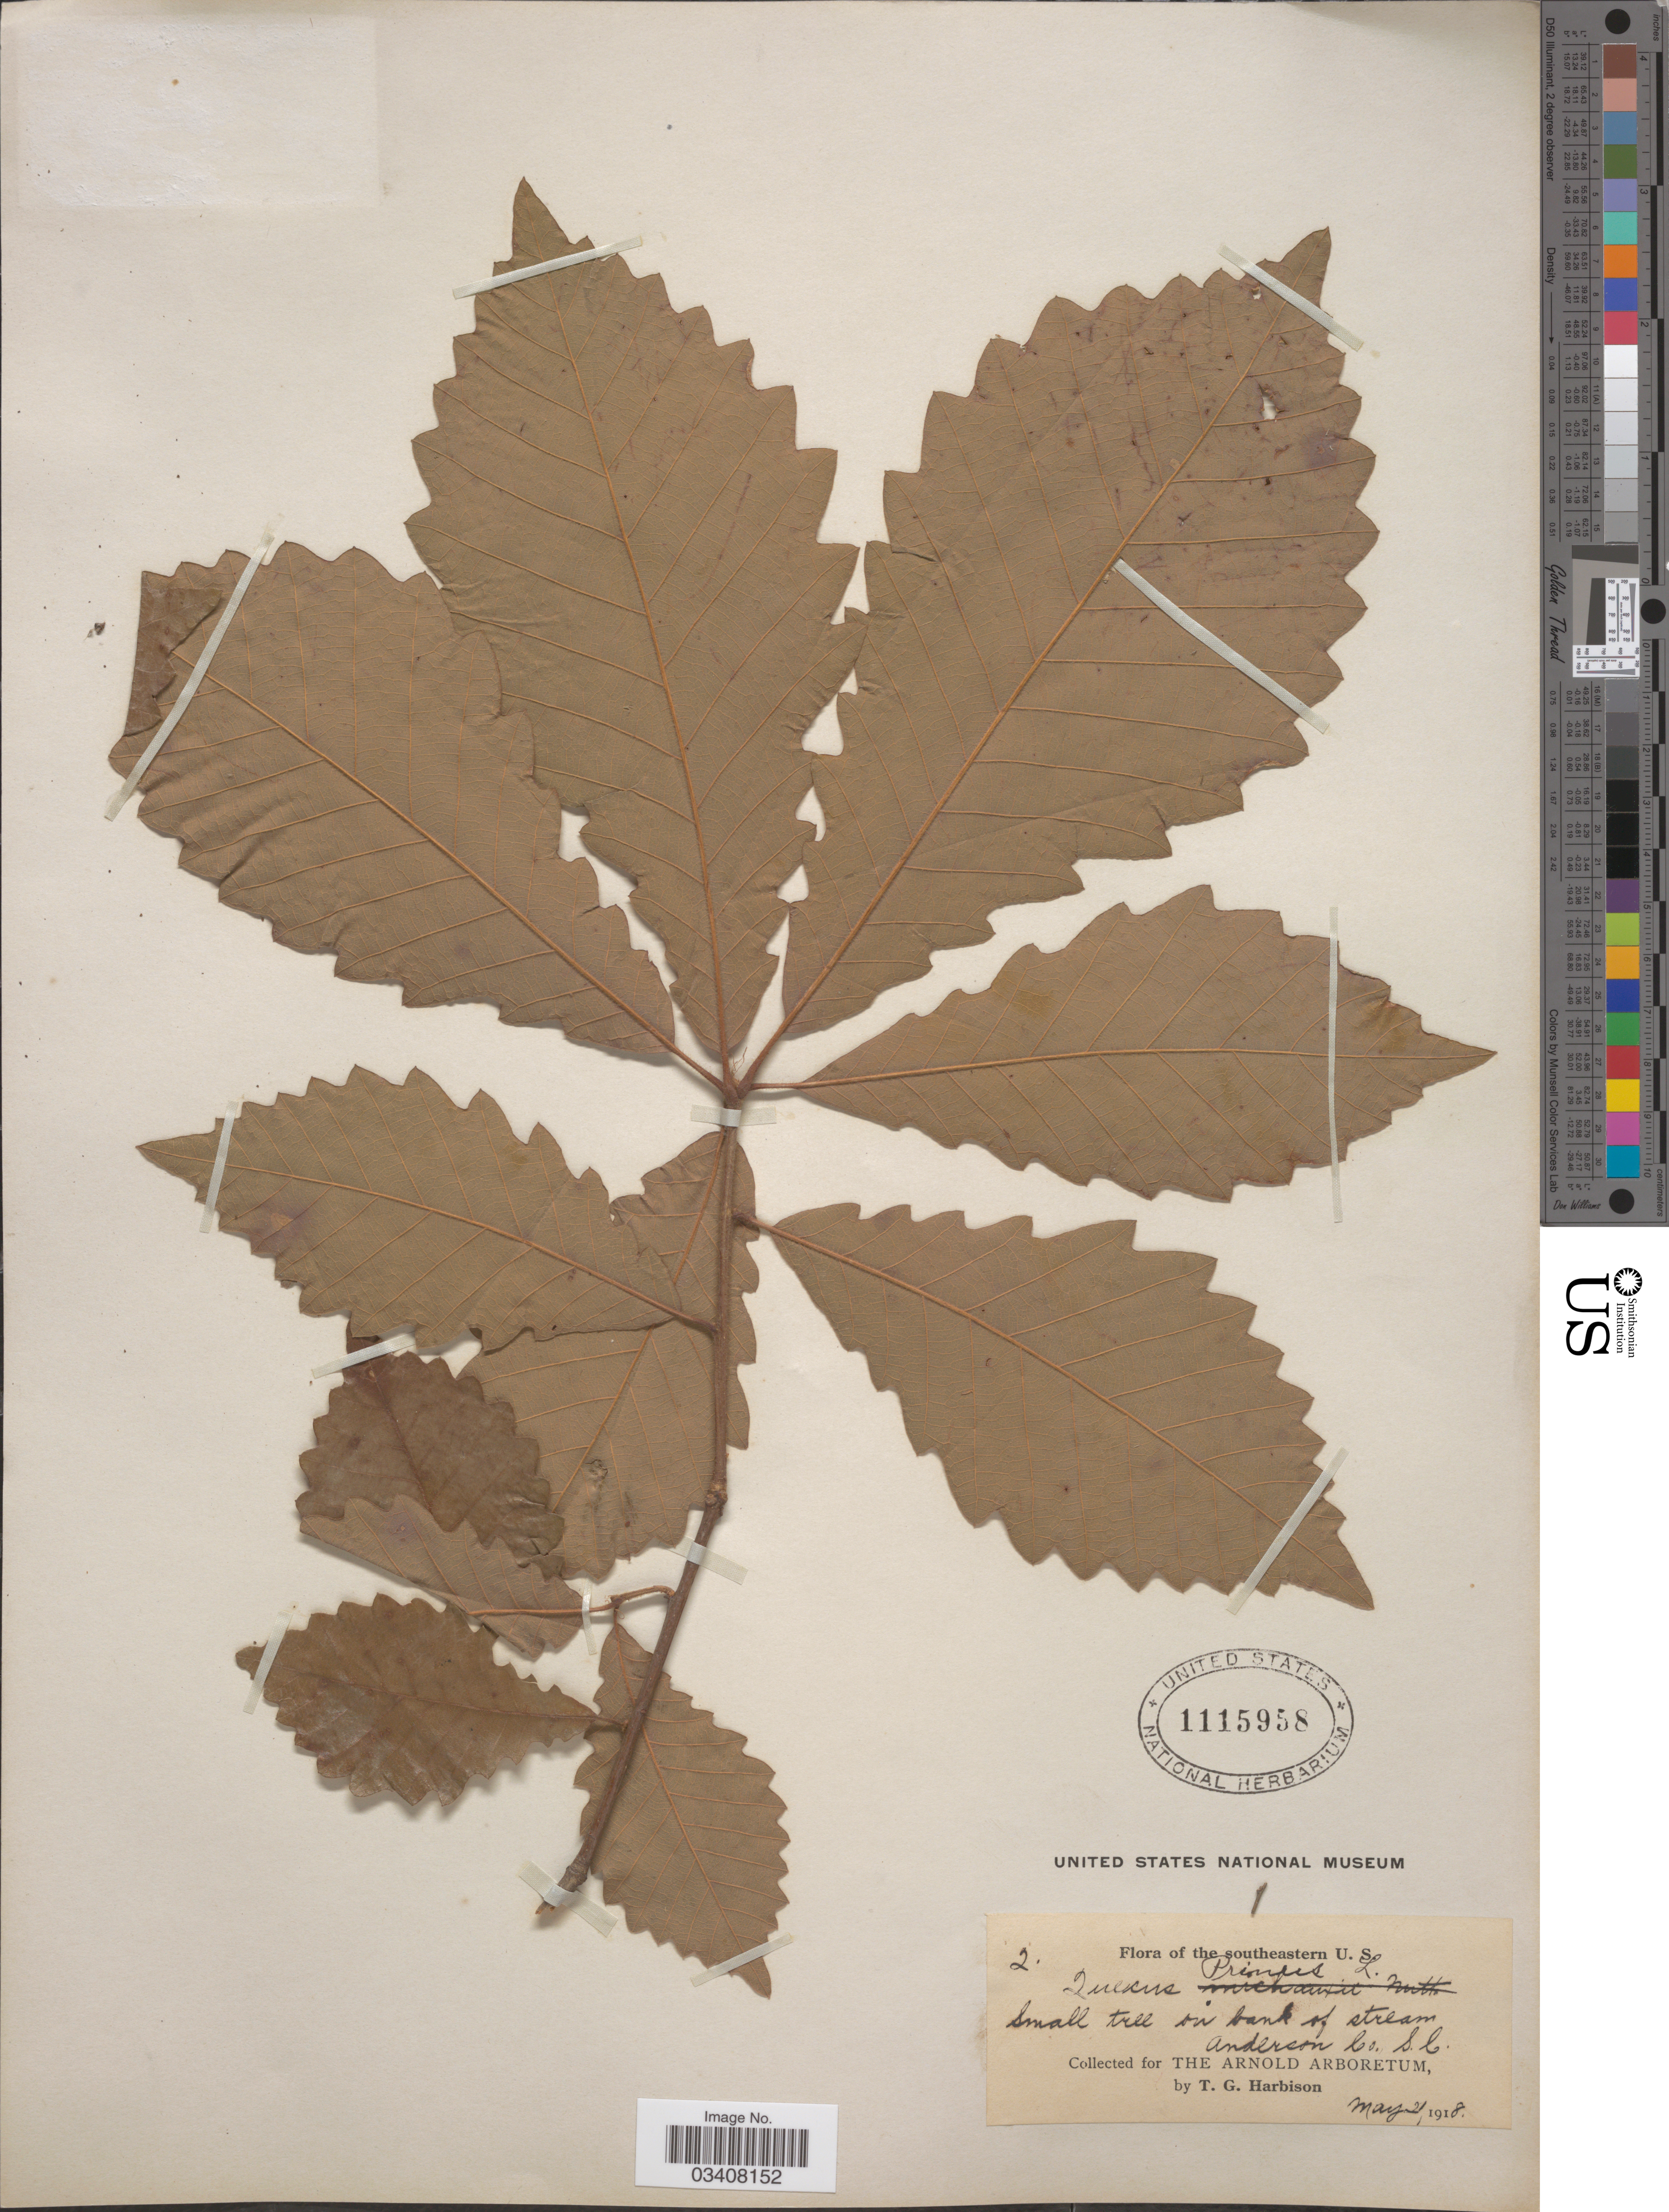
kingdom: Plantae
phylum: Tracheophyta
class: Magnoliopsida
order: Fagales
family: Fagaceae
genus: Quercus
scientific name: Quercus prinus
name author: L.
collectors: T. Harbison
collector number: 2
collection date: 1918-05-21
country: United States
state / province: South Carolina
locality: Anderson Co.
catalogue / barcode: US 1115958